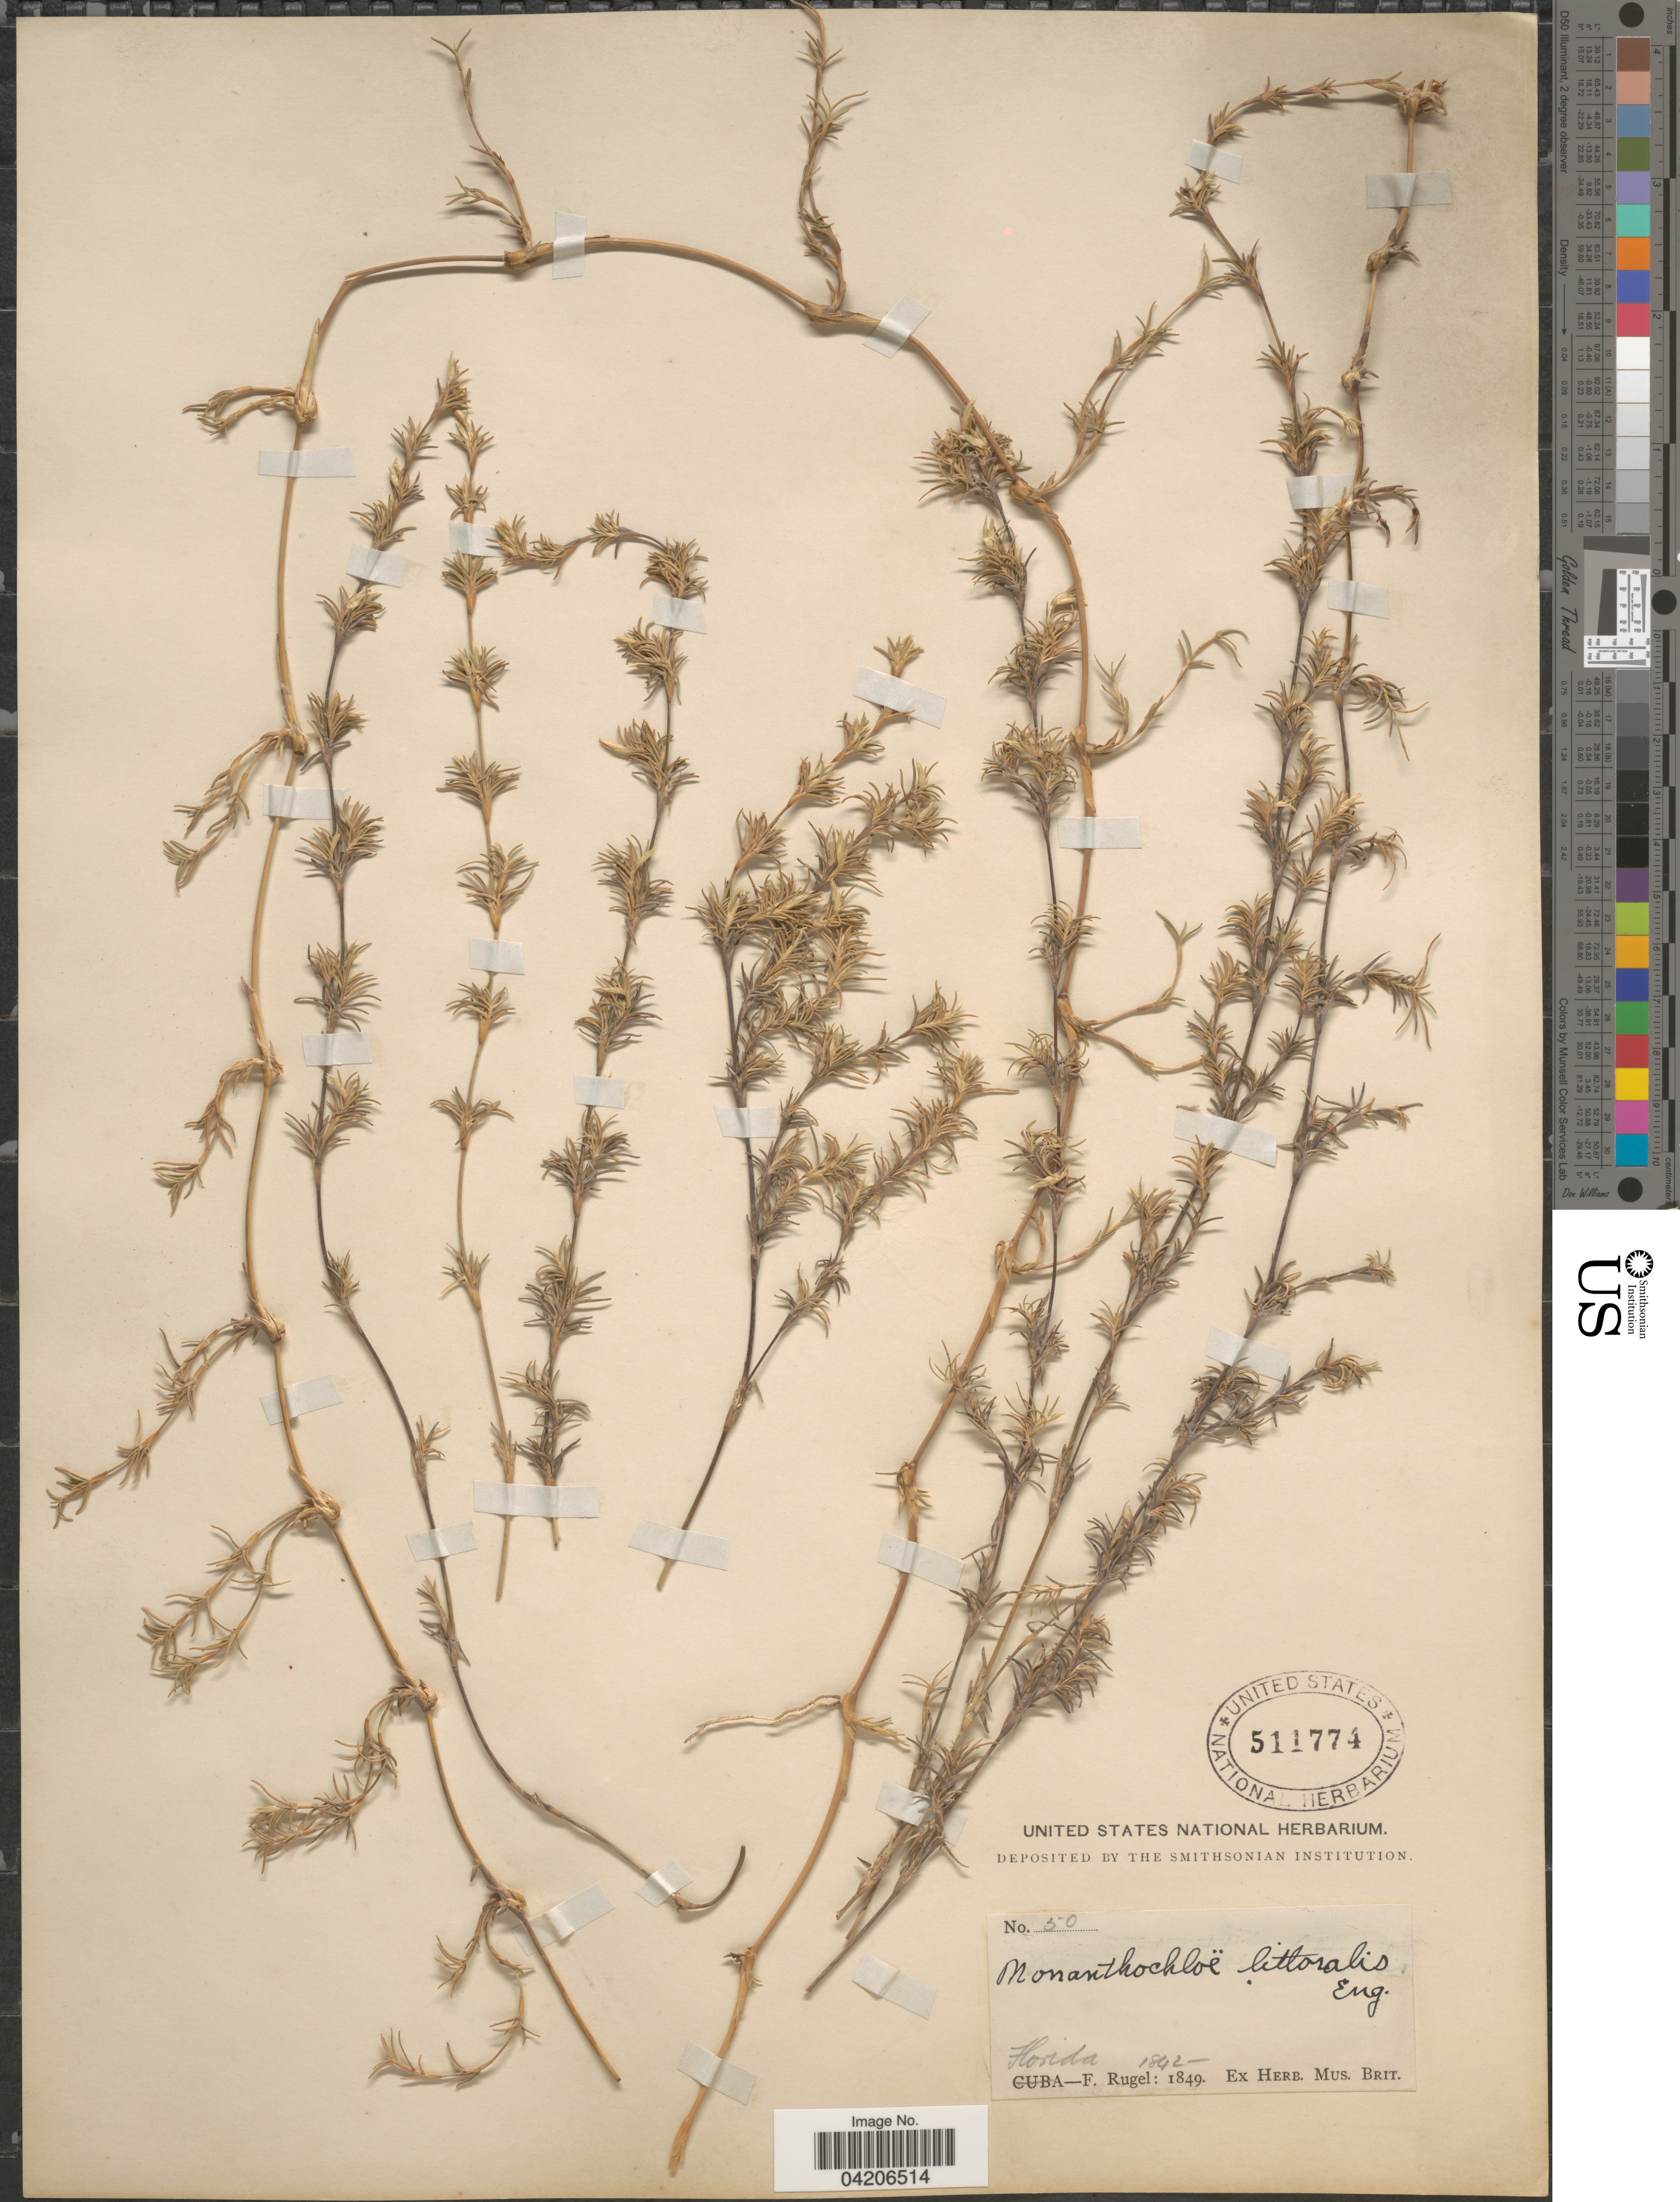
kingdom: Plantae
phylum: Tracheophyta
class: Liliopsida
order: Poales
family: Poaceae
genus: Distichlis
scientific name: Distichlis littoralis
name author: (Engelm.) H.L. Bell & Columbus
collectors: F. Rugel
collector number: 50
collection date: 1842/1849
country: United States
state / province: Florida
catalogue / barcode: US 511774